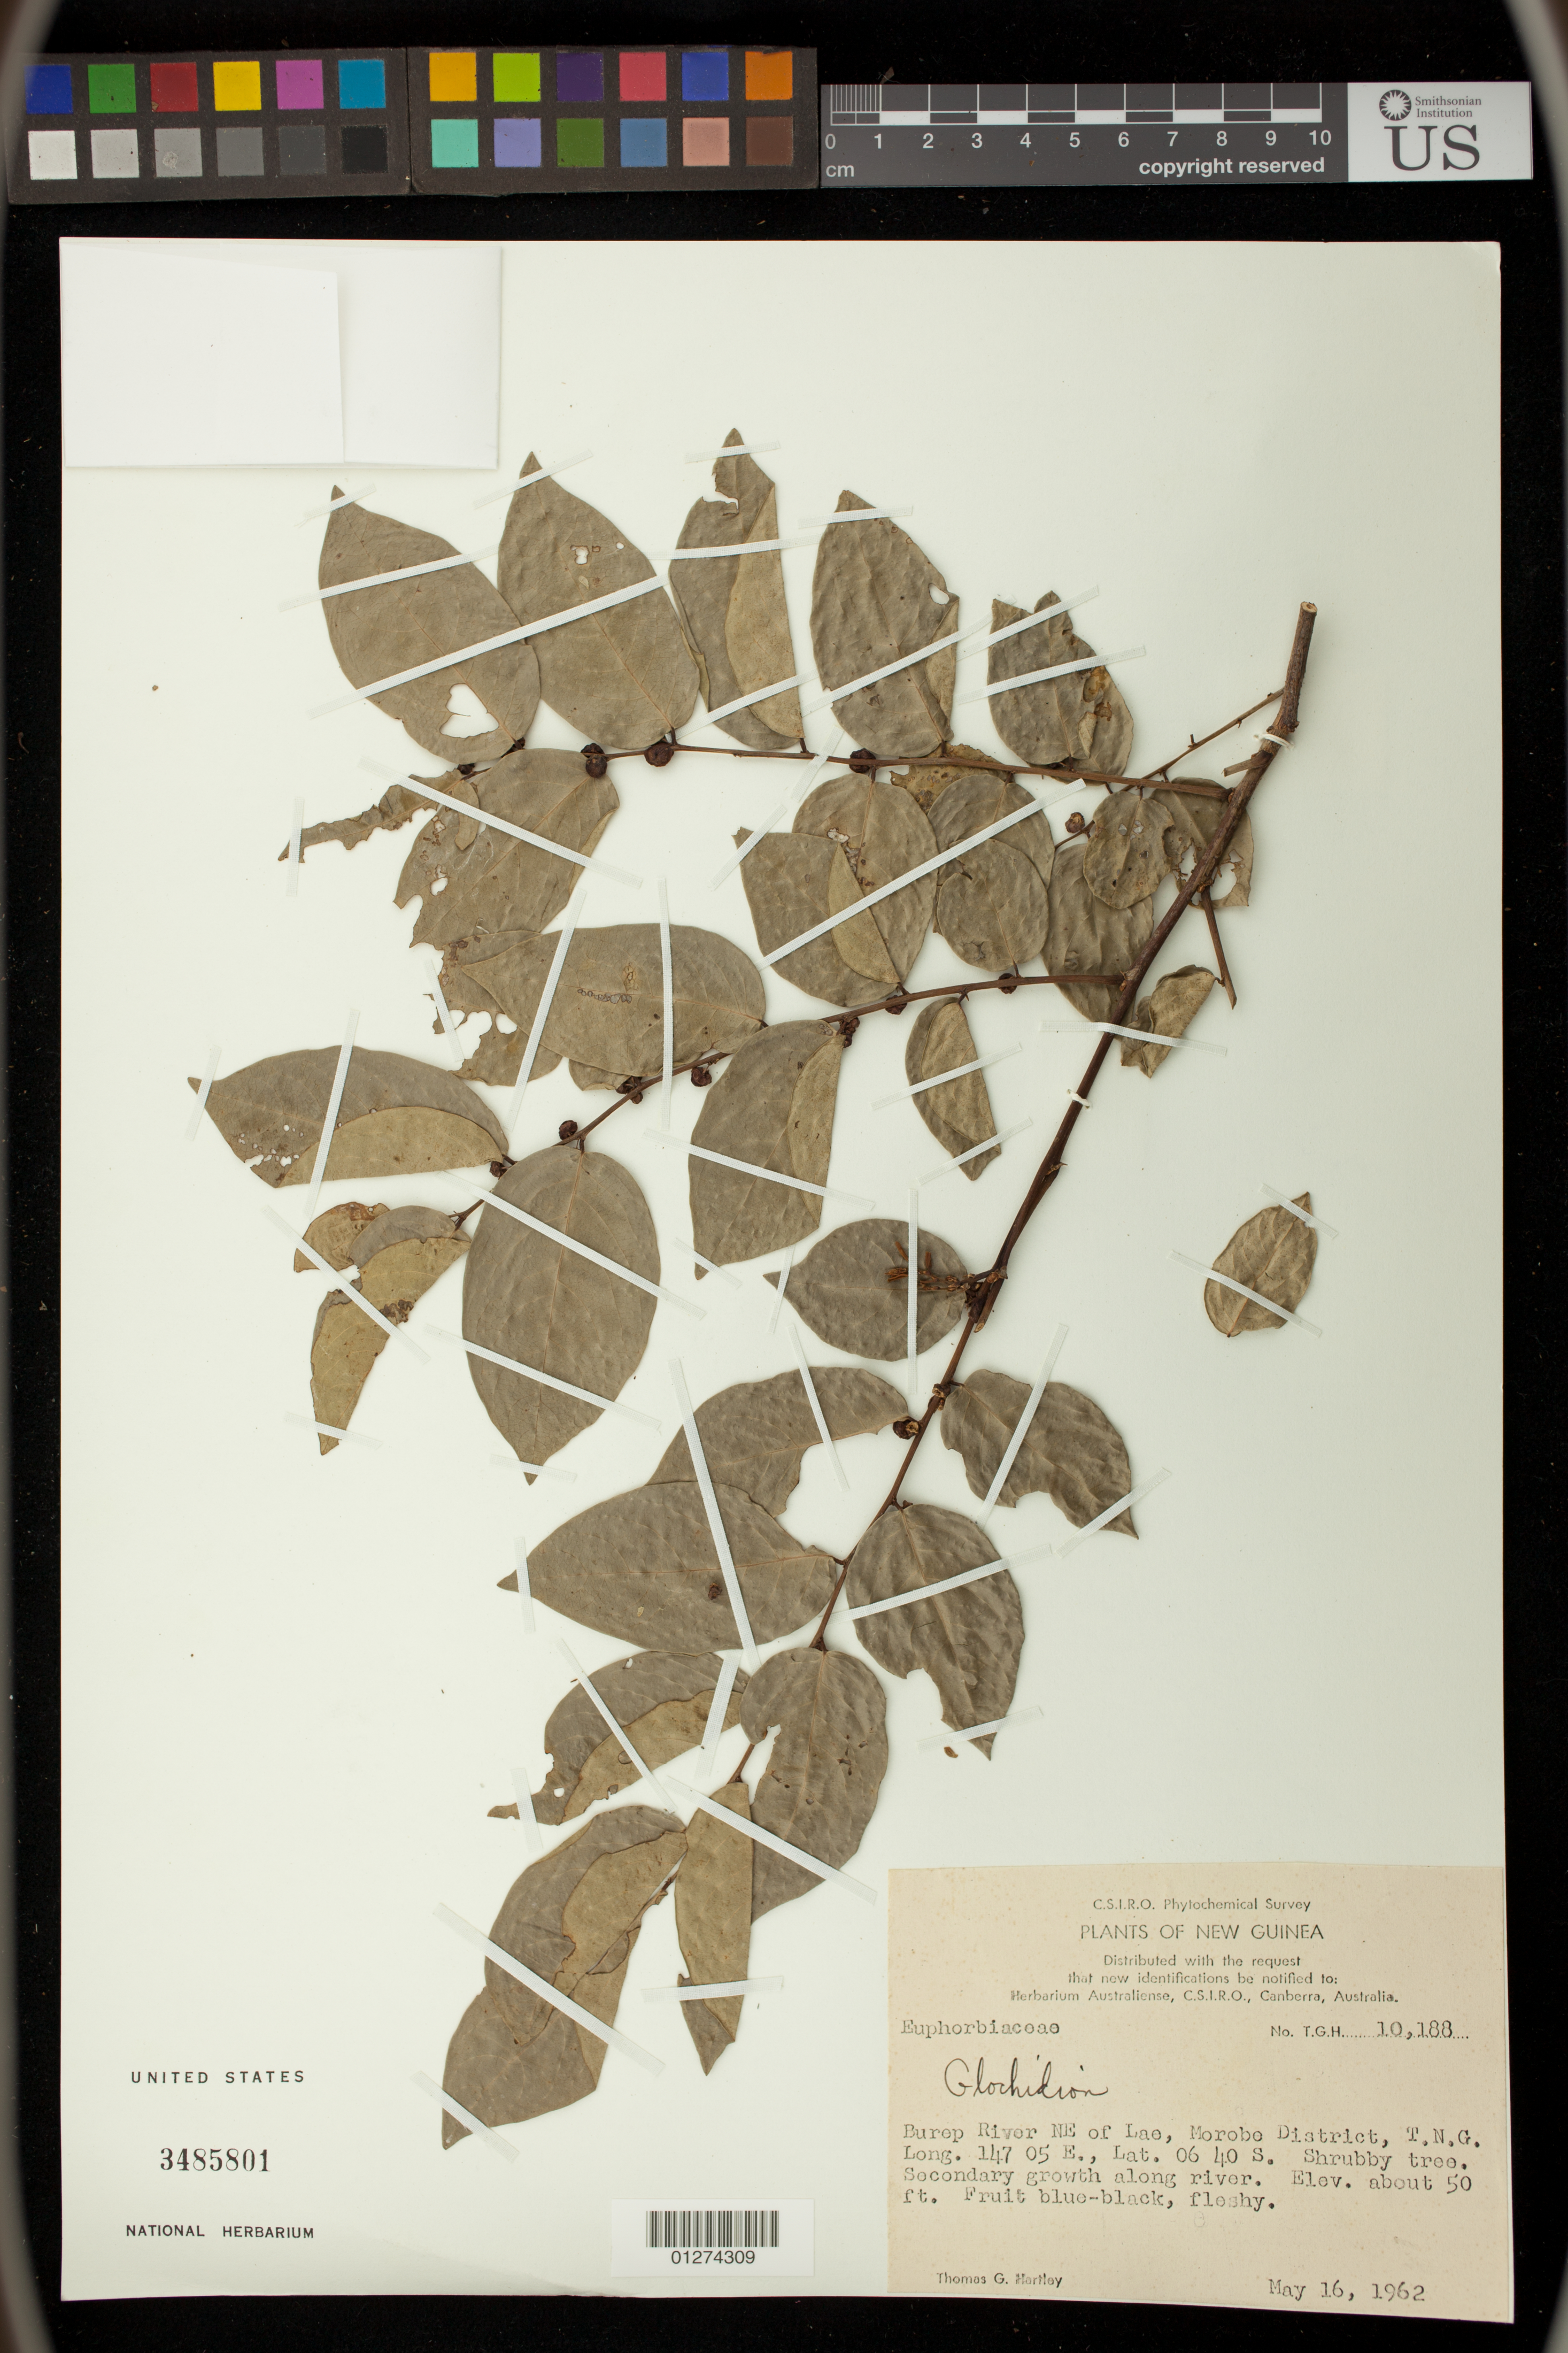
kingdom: Plantae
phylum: Tracheophyta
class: Magnoliopsida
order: Malpighiales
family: Phyllanthaceae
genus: Glochidion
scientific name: Glochidion sp.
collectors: T. G. Hartley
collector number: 10188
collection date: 1962-05-16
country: Papua New Guinea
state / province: Morobe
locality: Burep River NE of Lae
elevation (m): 15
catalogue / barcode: US 3485801